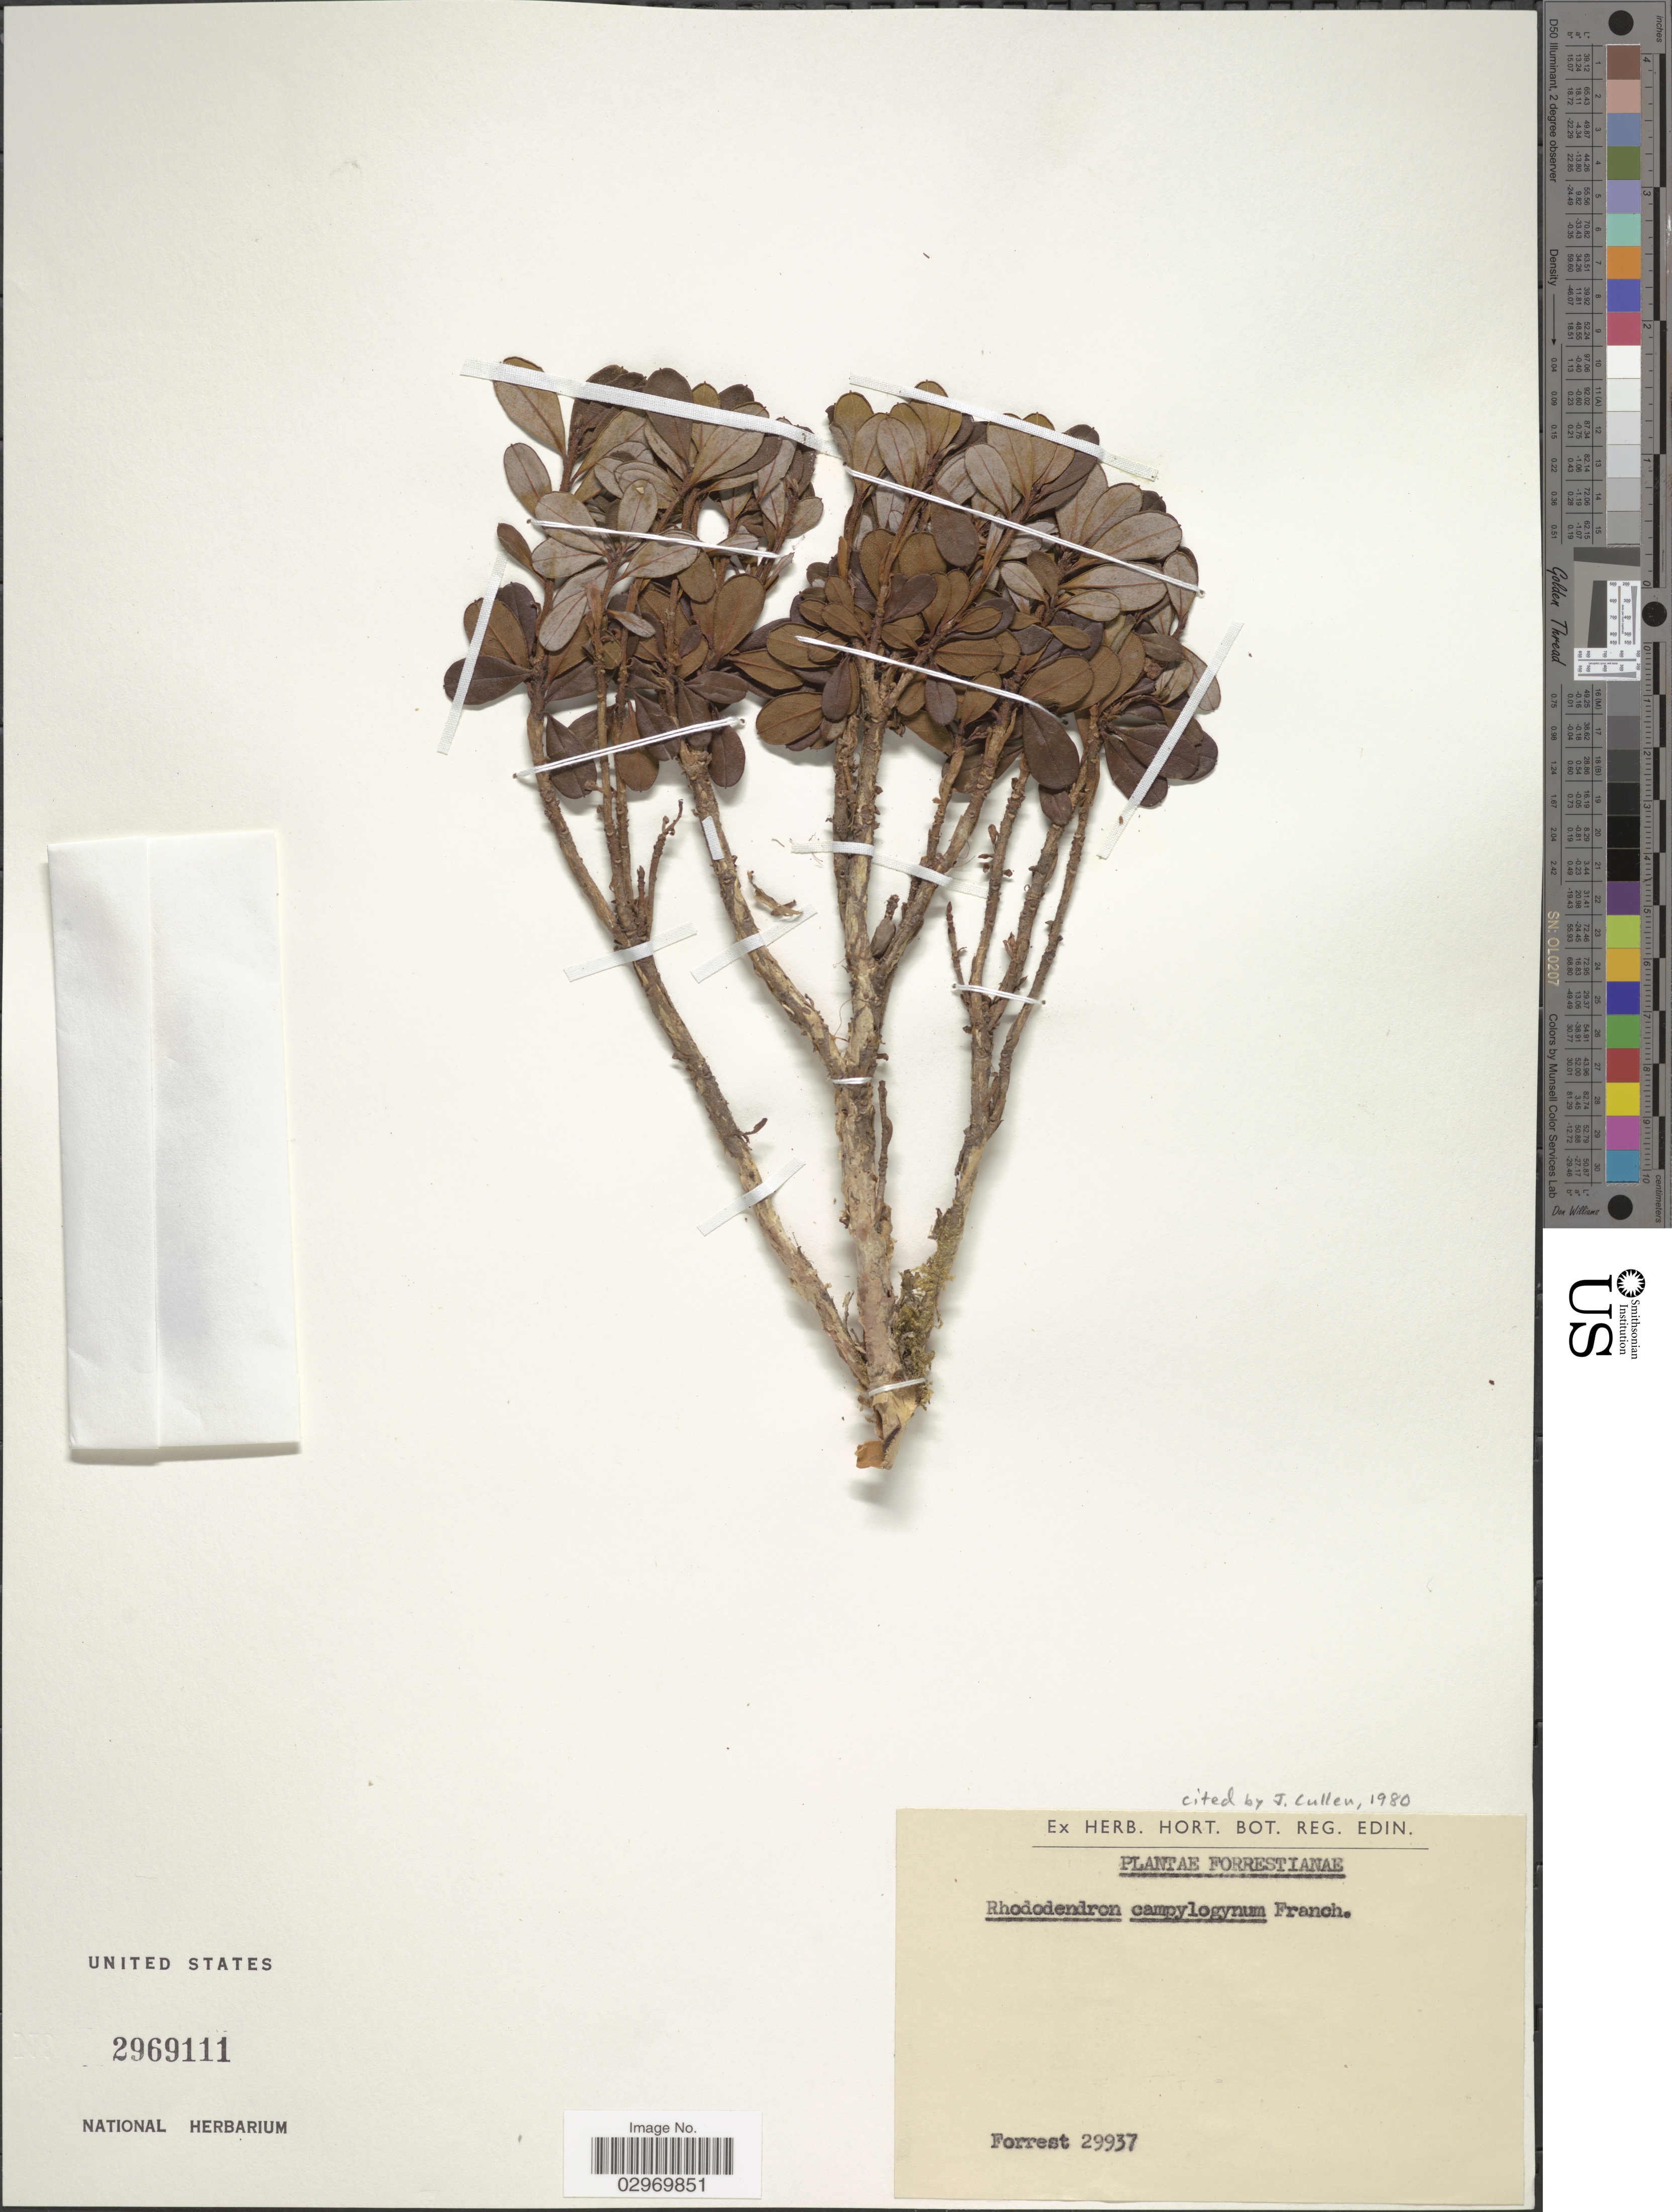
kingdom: Plantae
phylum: Tracheophyta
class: Magnoliopsida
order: Ericales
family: Ericaceae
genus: Rhododendron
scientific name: Rhododendron campylogynum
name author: Franch.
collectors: -. Forrest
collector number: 29937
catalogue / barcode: US 2969111